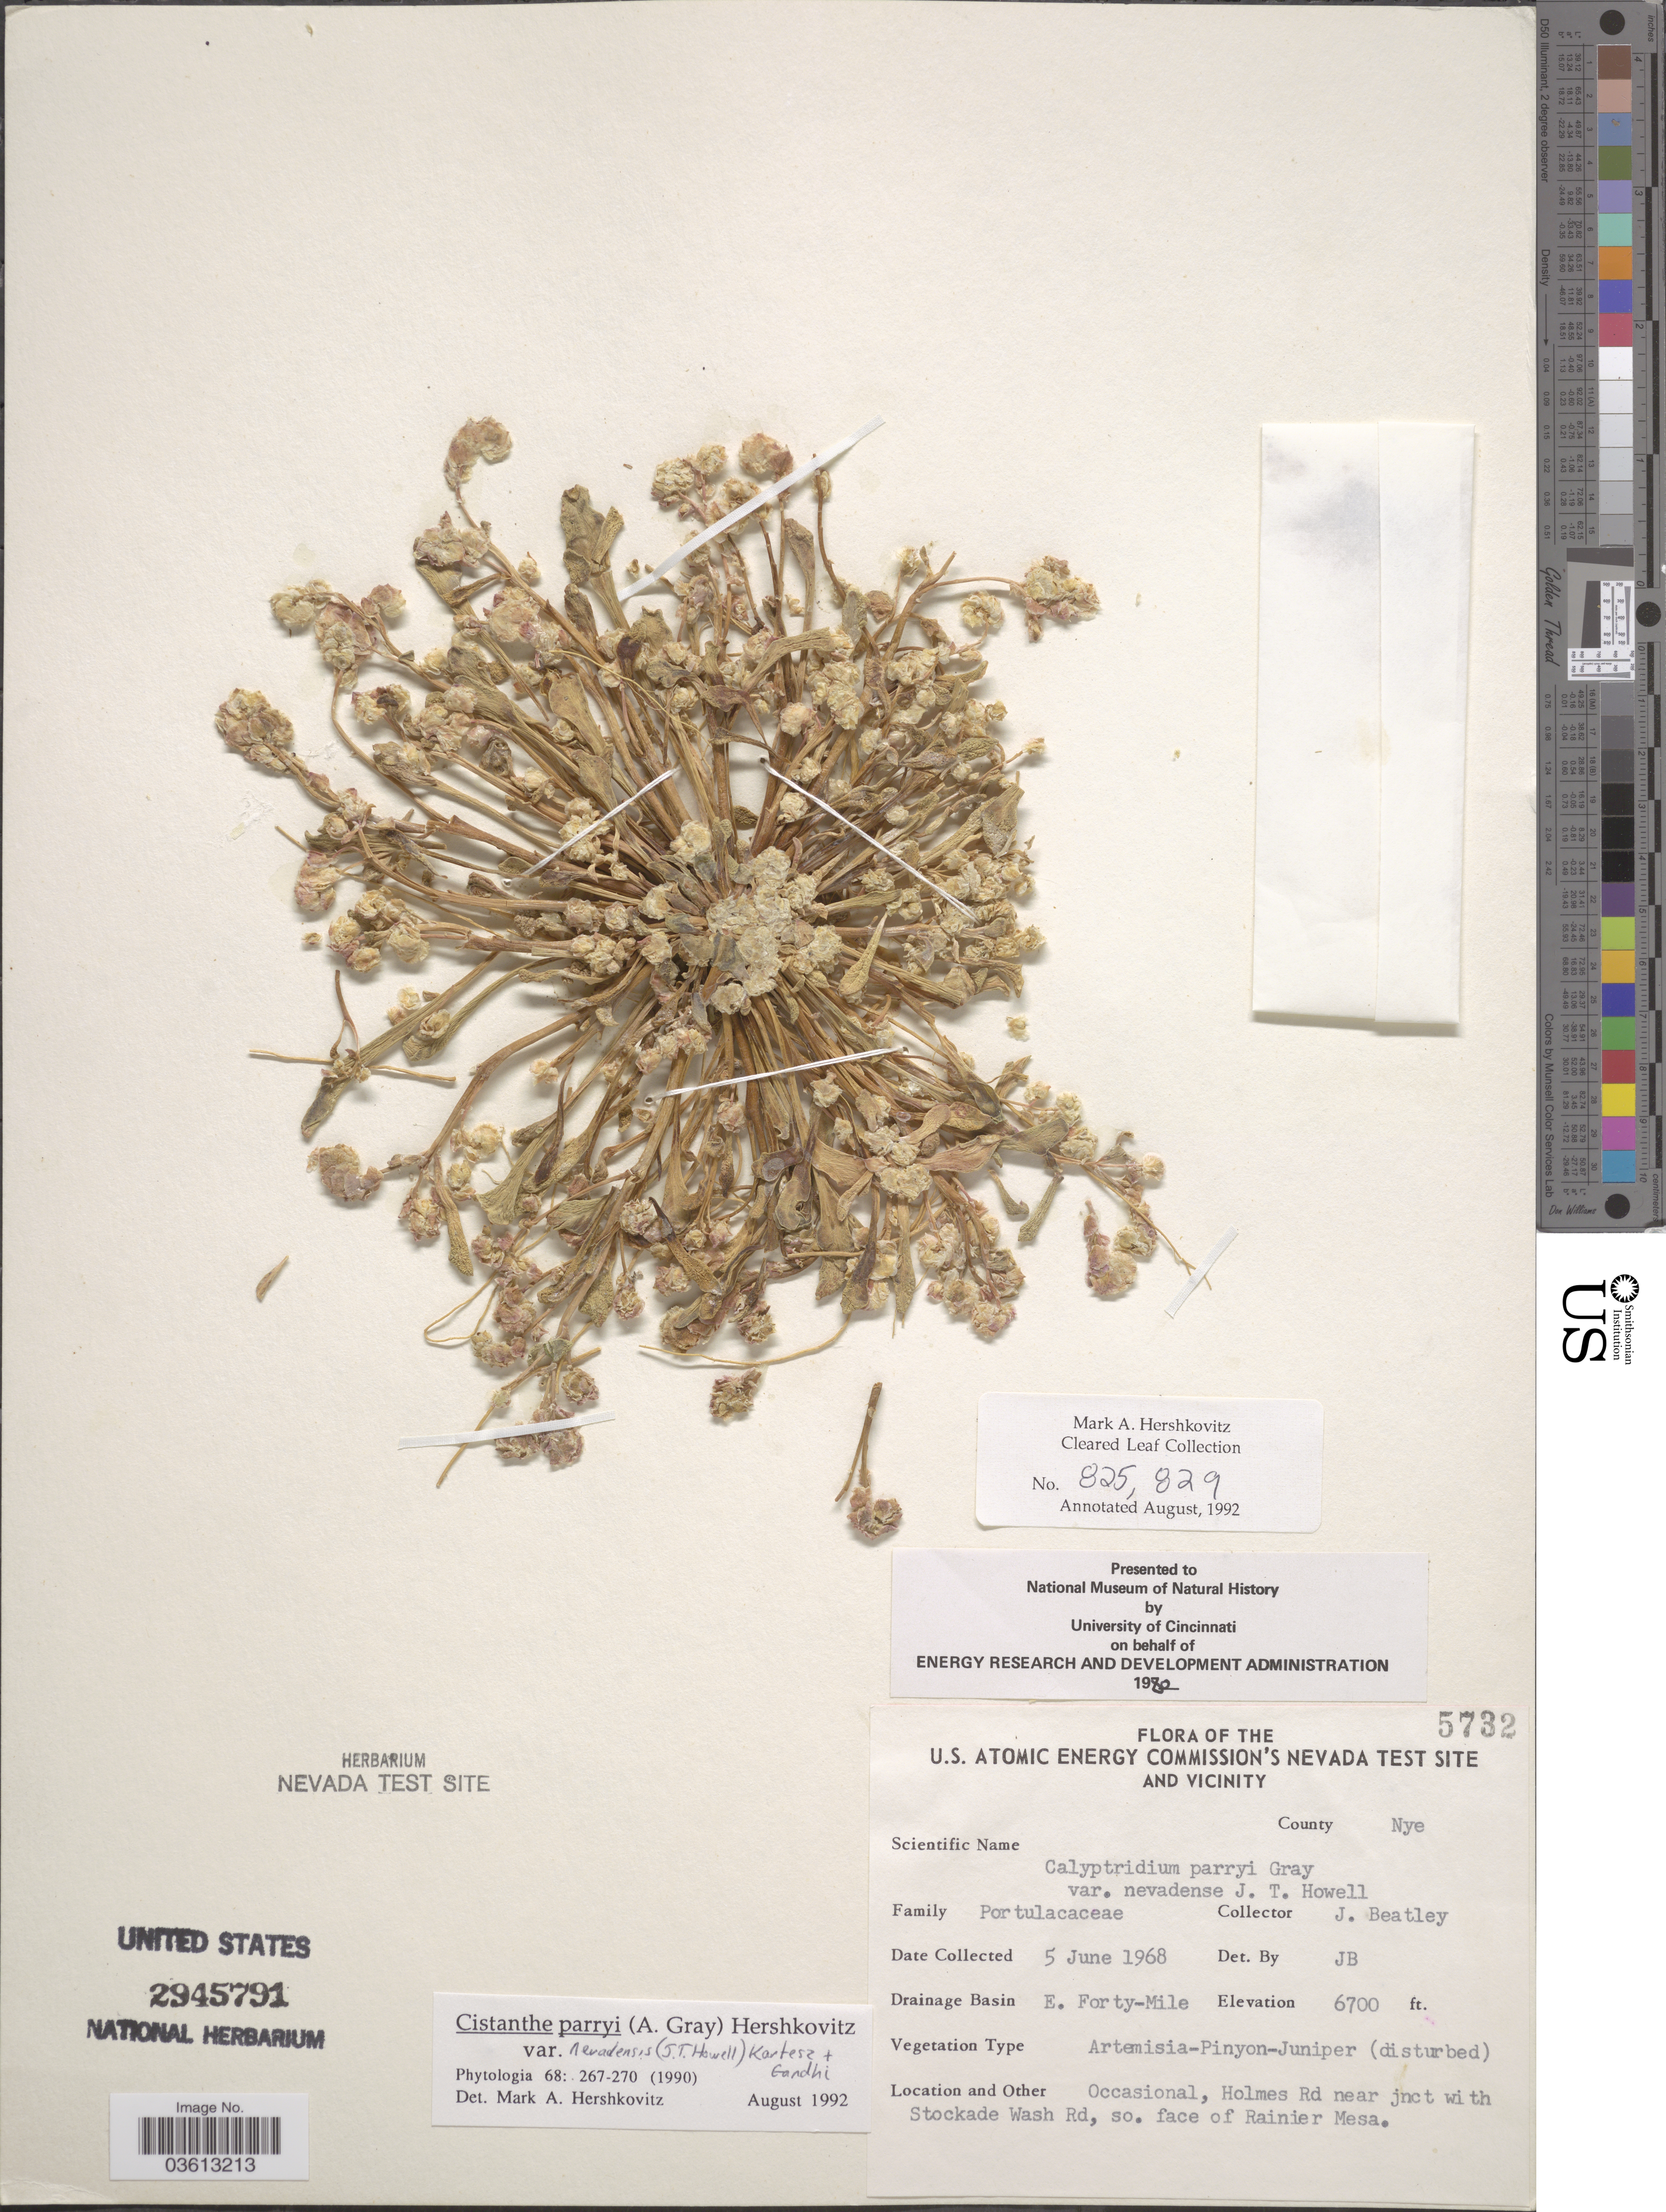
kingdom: Plantae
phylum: Tracheophyta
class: Magnoliopsida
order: Caryophyllales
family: Montiaceae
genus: Cistanthe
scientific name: Cistanthe parryi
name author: (A. Gray) Hershk.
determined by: Hershkovitz, Mark Alan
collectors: J. C. Beatley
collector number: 5732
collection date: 1968-06-05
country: United States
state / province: Nevada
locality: U.S. Atomic Energy Commission's Nevada Test Site and Vicinity. County Nye. Drainage Basin E. Forty-Mile. Holmes Rd near jnct with Stockade Wash Rd, so. face of Rainier Mesa.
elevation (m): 2042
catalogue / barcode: US 2945791